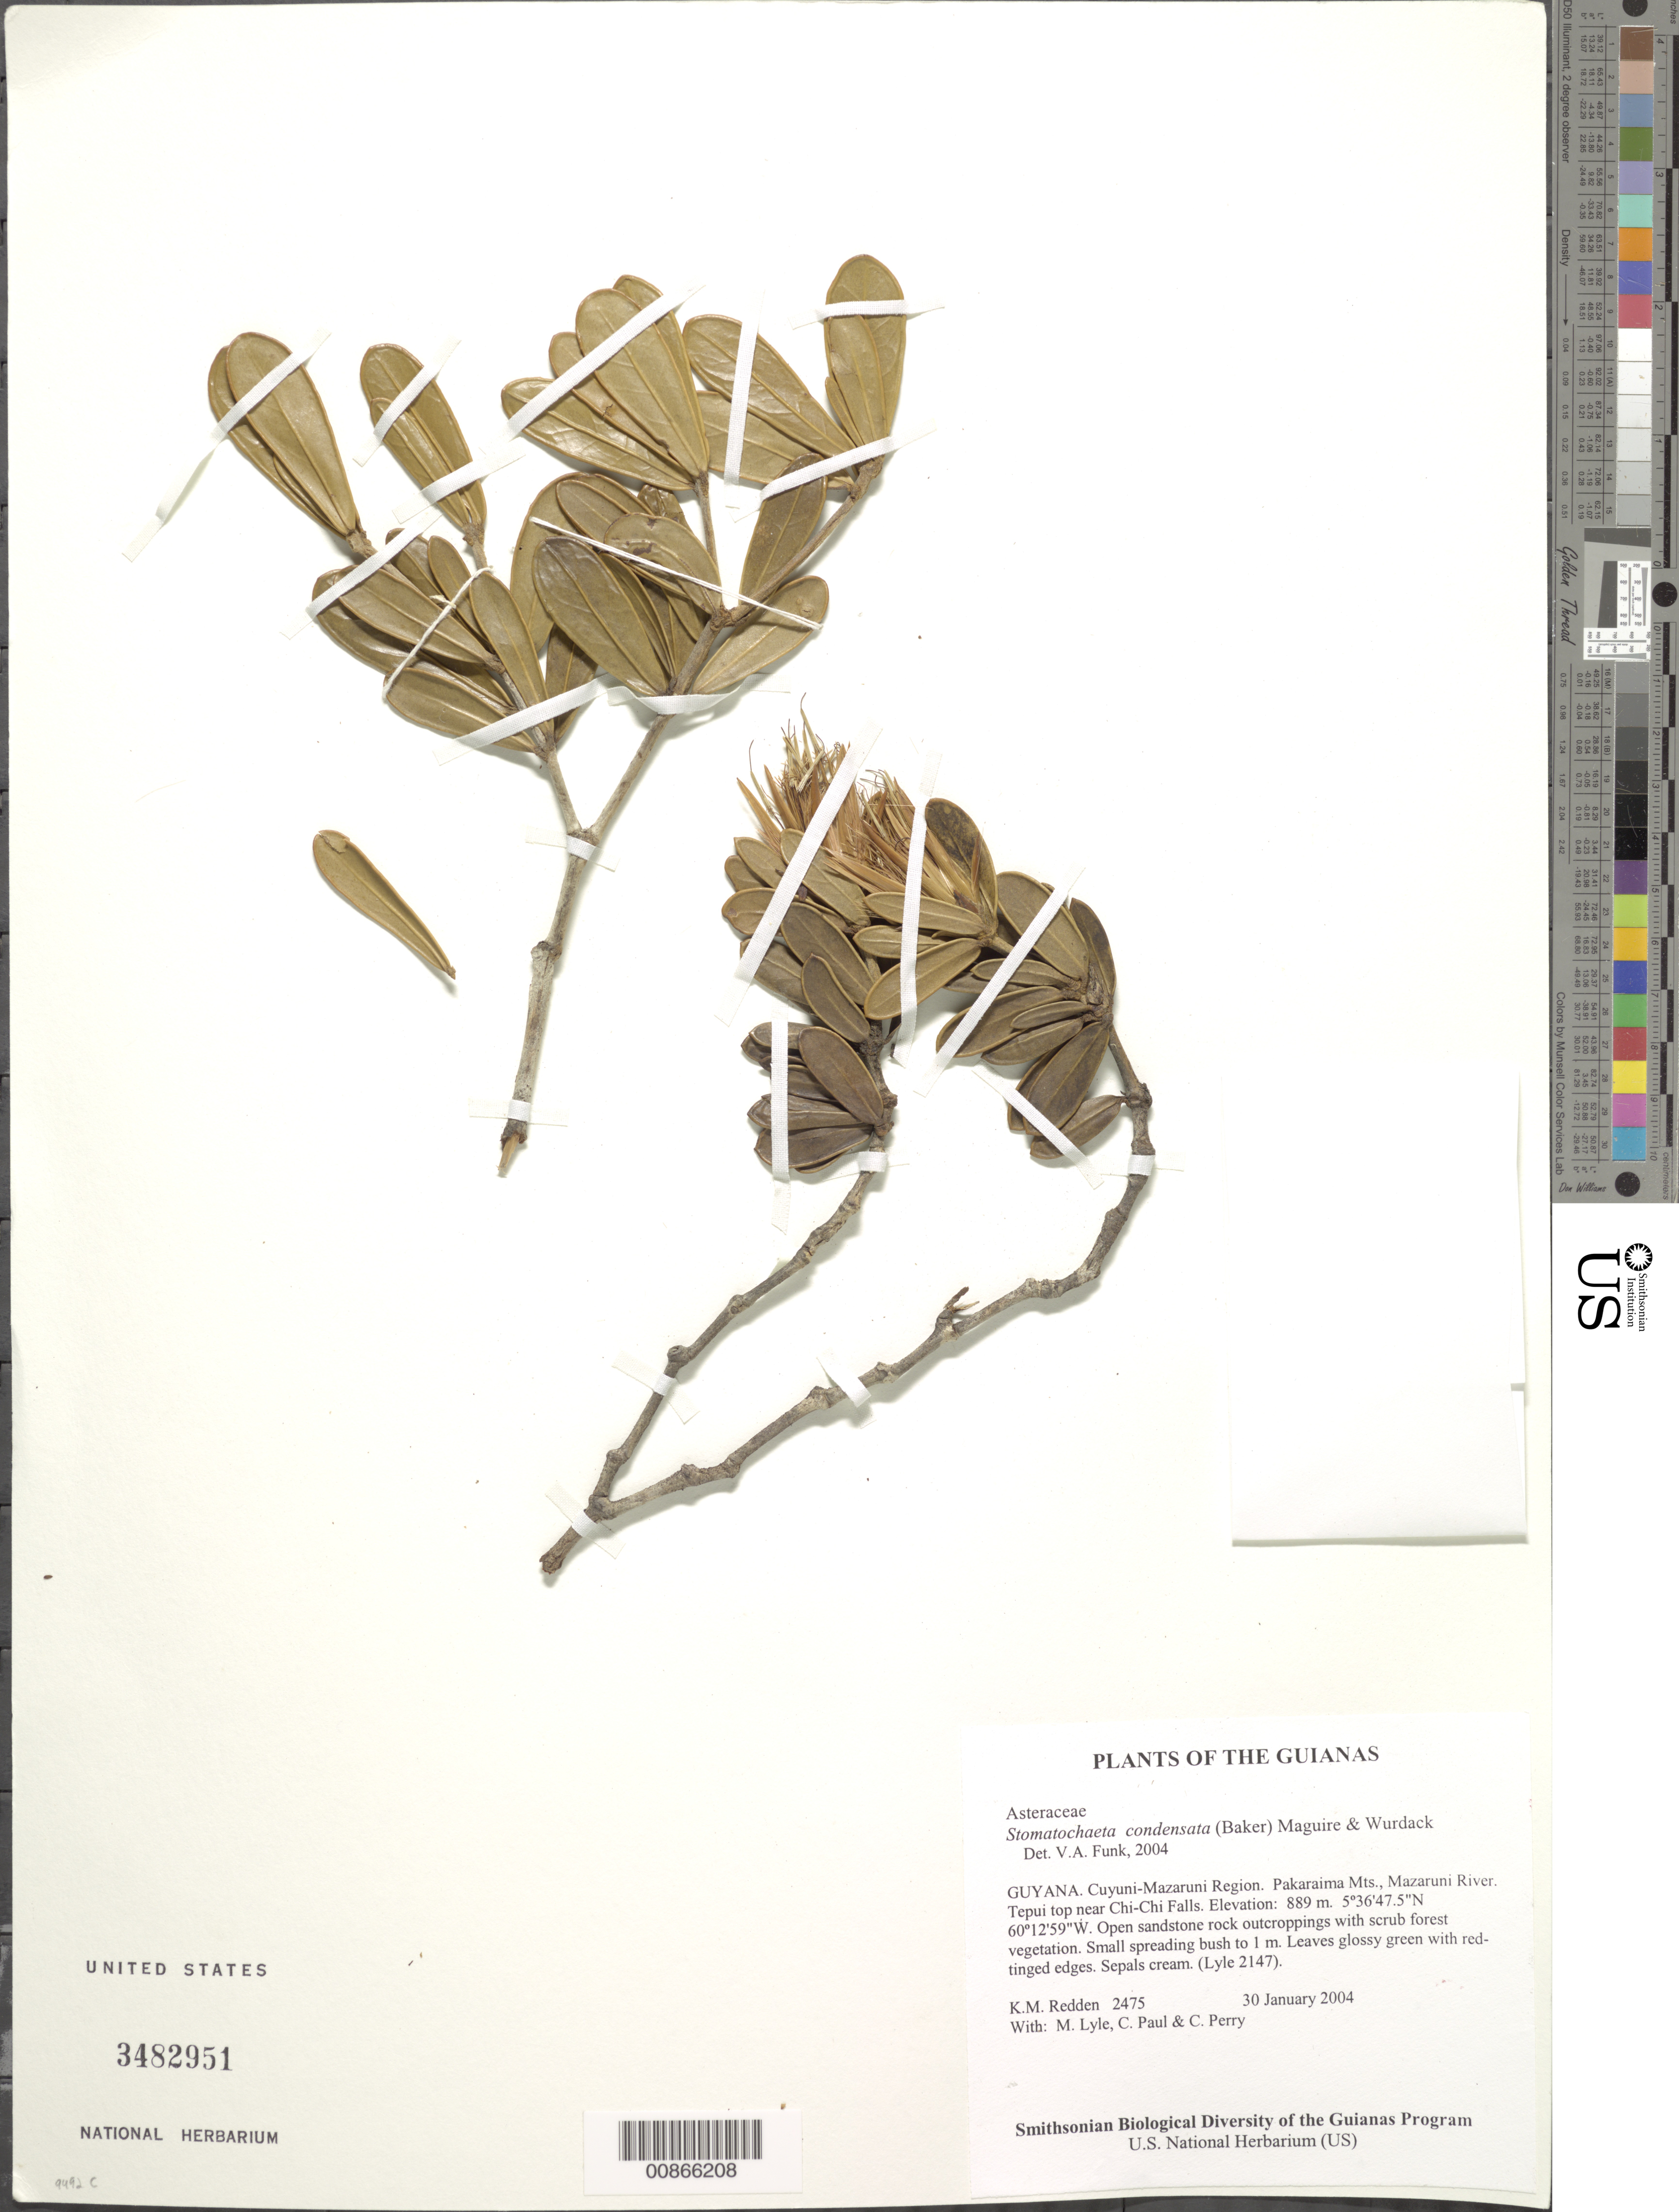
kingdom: Plantae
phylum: Tracheophyta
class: Magnoliopsida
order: Asterales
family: Asteraceae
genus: Stomatochaeta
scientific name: Stomatochaeta condensata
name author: (Baker) Maguire & Wurdack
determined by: Funk, Vicki A., (BOT), Smithsonian Institution - National Museum of Natural History (UNITED STATES)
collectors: K. M. Redden, M. Lyle, C. Paul & C. Perry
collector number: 2475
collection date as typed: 30 January 2004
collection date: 2004-01-30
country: Guyana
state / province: Cuyuni-Mazaruni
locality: Pakaraima Mts., Mazaruni River. Tepui top near Chi-Chi Falls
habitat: Open sandstone rock outcroppings with scrub forest vegetation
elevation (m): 889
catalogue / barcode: US 3482951